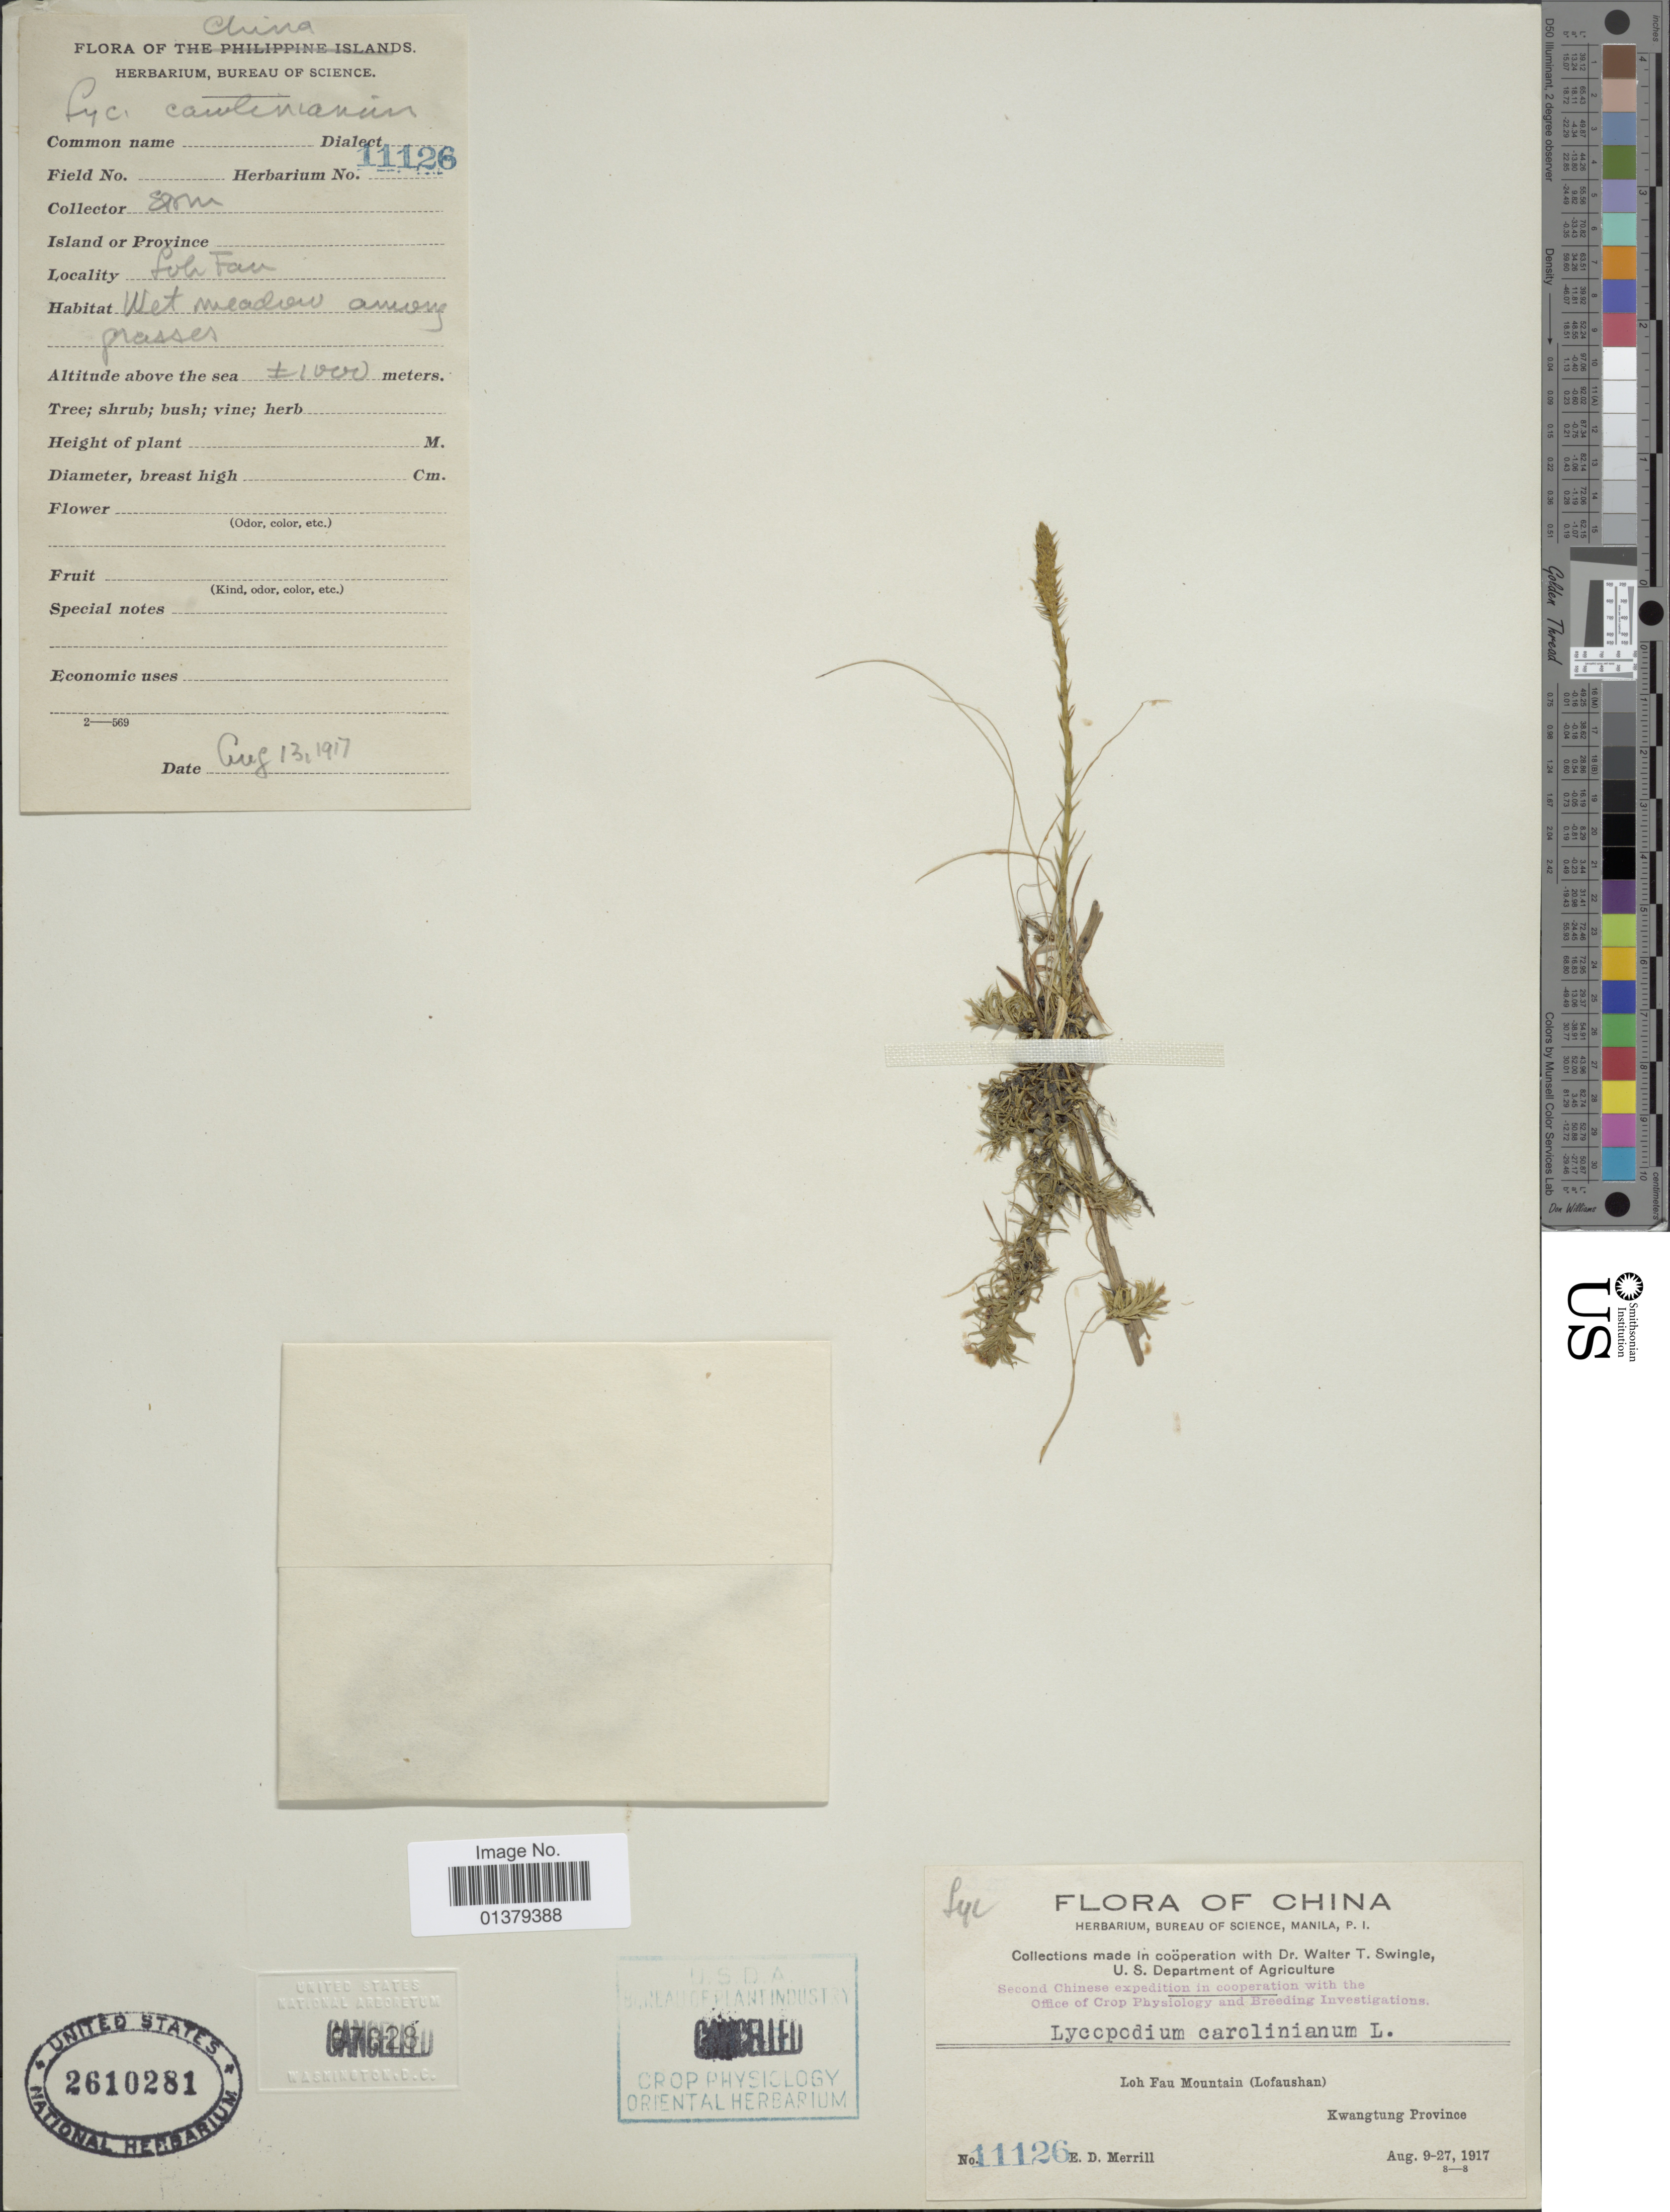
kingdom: Plantae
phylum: Tracheophyta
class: Lycopodiopsida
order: Lycopodiales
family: Lycopodiaceae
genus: Pseudolycopodiella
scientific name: Pseudolycopodiella caroliniana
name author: (L.) Holub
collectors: E. D. Merrill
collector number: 11126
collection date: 1917-08-09/1917-08-27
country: China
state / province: Guangdong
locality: Loh Fau Mountain (Lofaushan) Kwangtung Province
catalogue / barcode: US 2610281